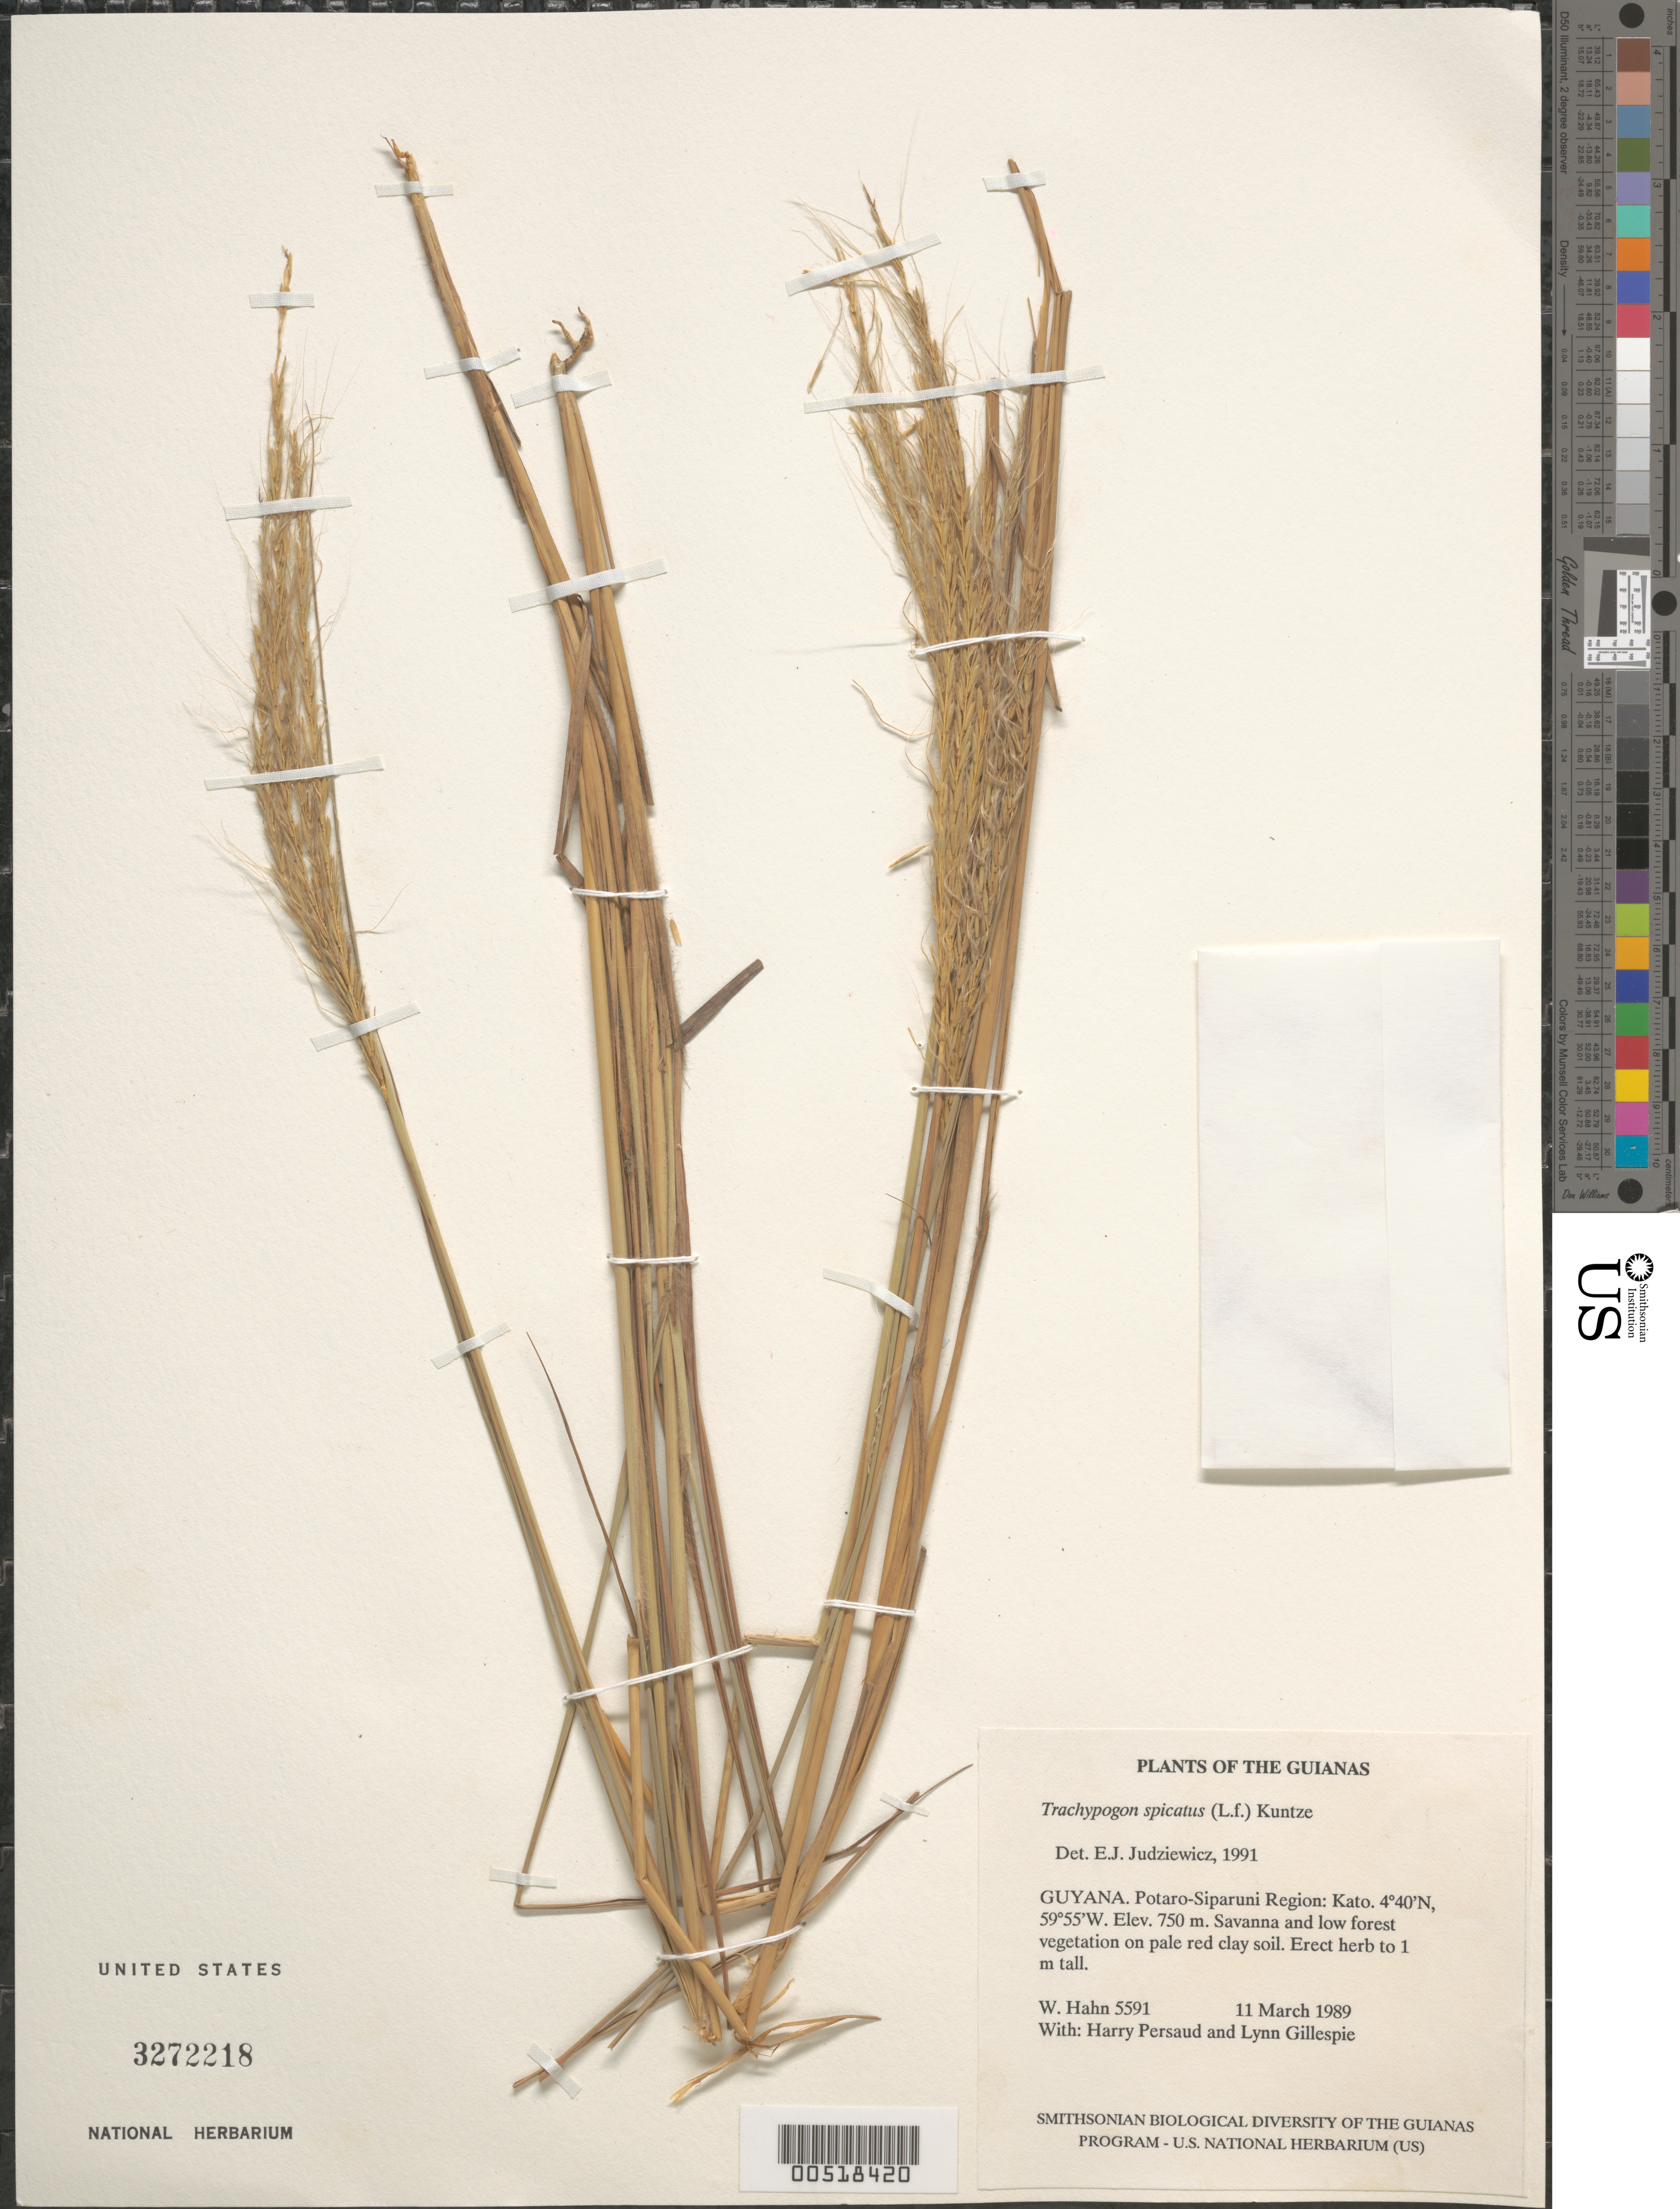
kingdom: Plantae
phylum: Tracheophyta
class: Liliopsida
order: Poales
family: Poaceae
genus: Trachypogon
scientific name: Trachypogon spicatus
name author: (L. f.) Kuntze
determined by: Judziewicz, E. J.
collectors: W. Hahn, H. Persaud & L. J. Gillespie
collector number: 5591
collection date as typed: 11 March 1989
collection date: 1989-03-11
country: Guyana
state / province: Potaro-Siparuni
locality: Kato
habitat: Savanna and low forest vegetation on pale red clay soil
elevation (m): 750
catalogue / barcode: US 3272218